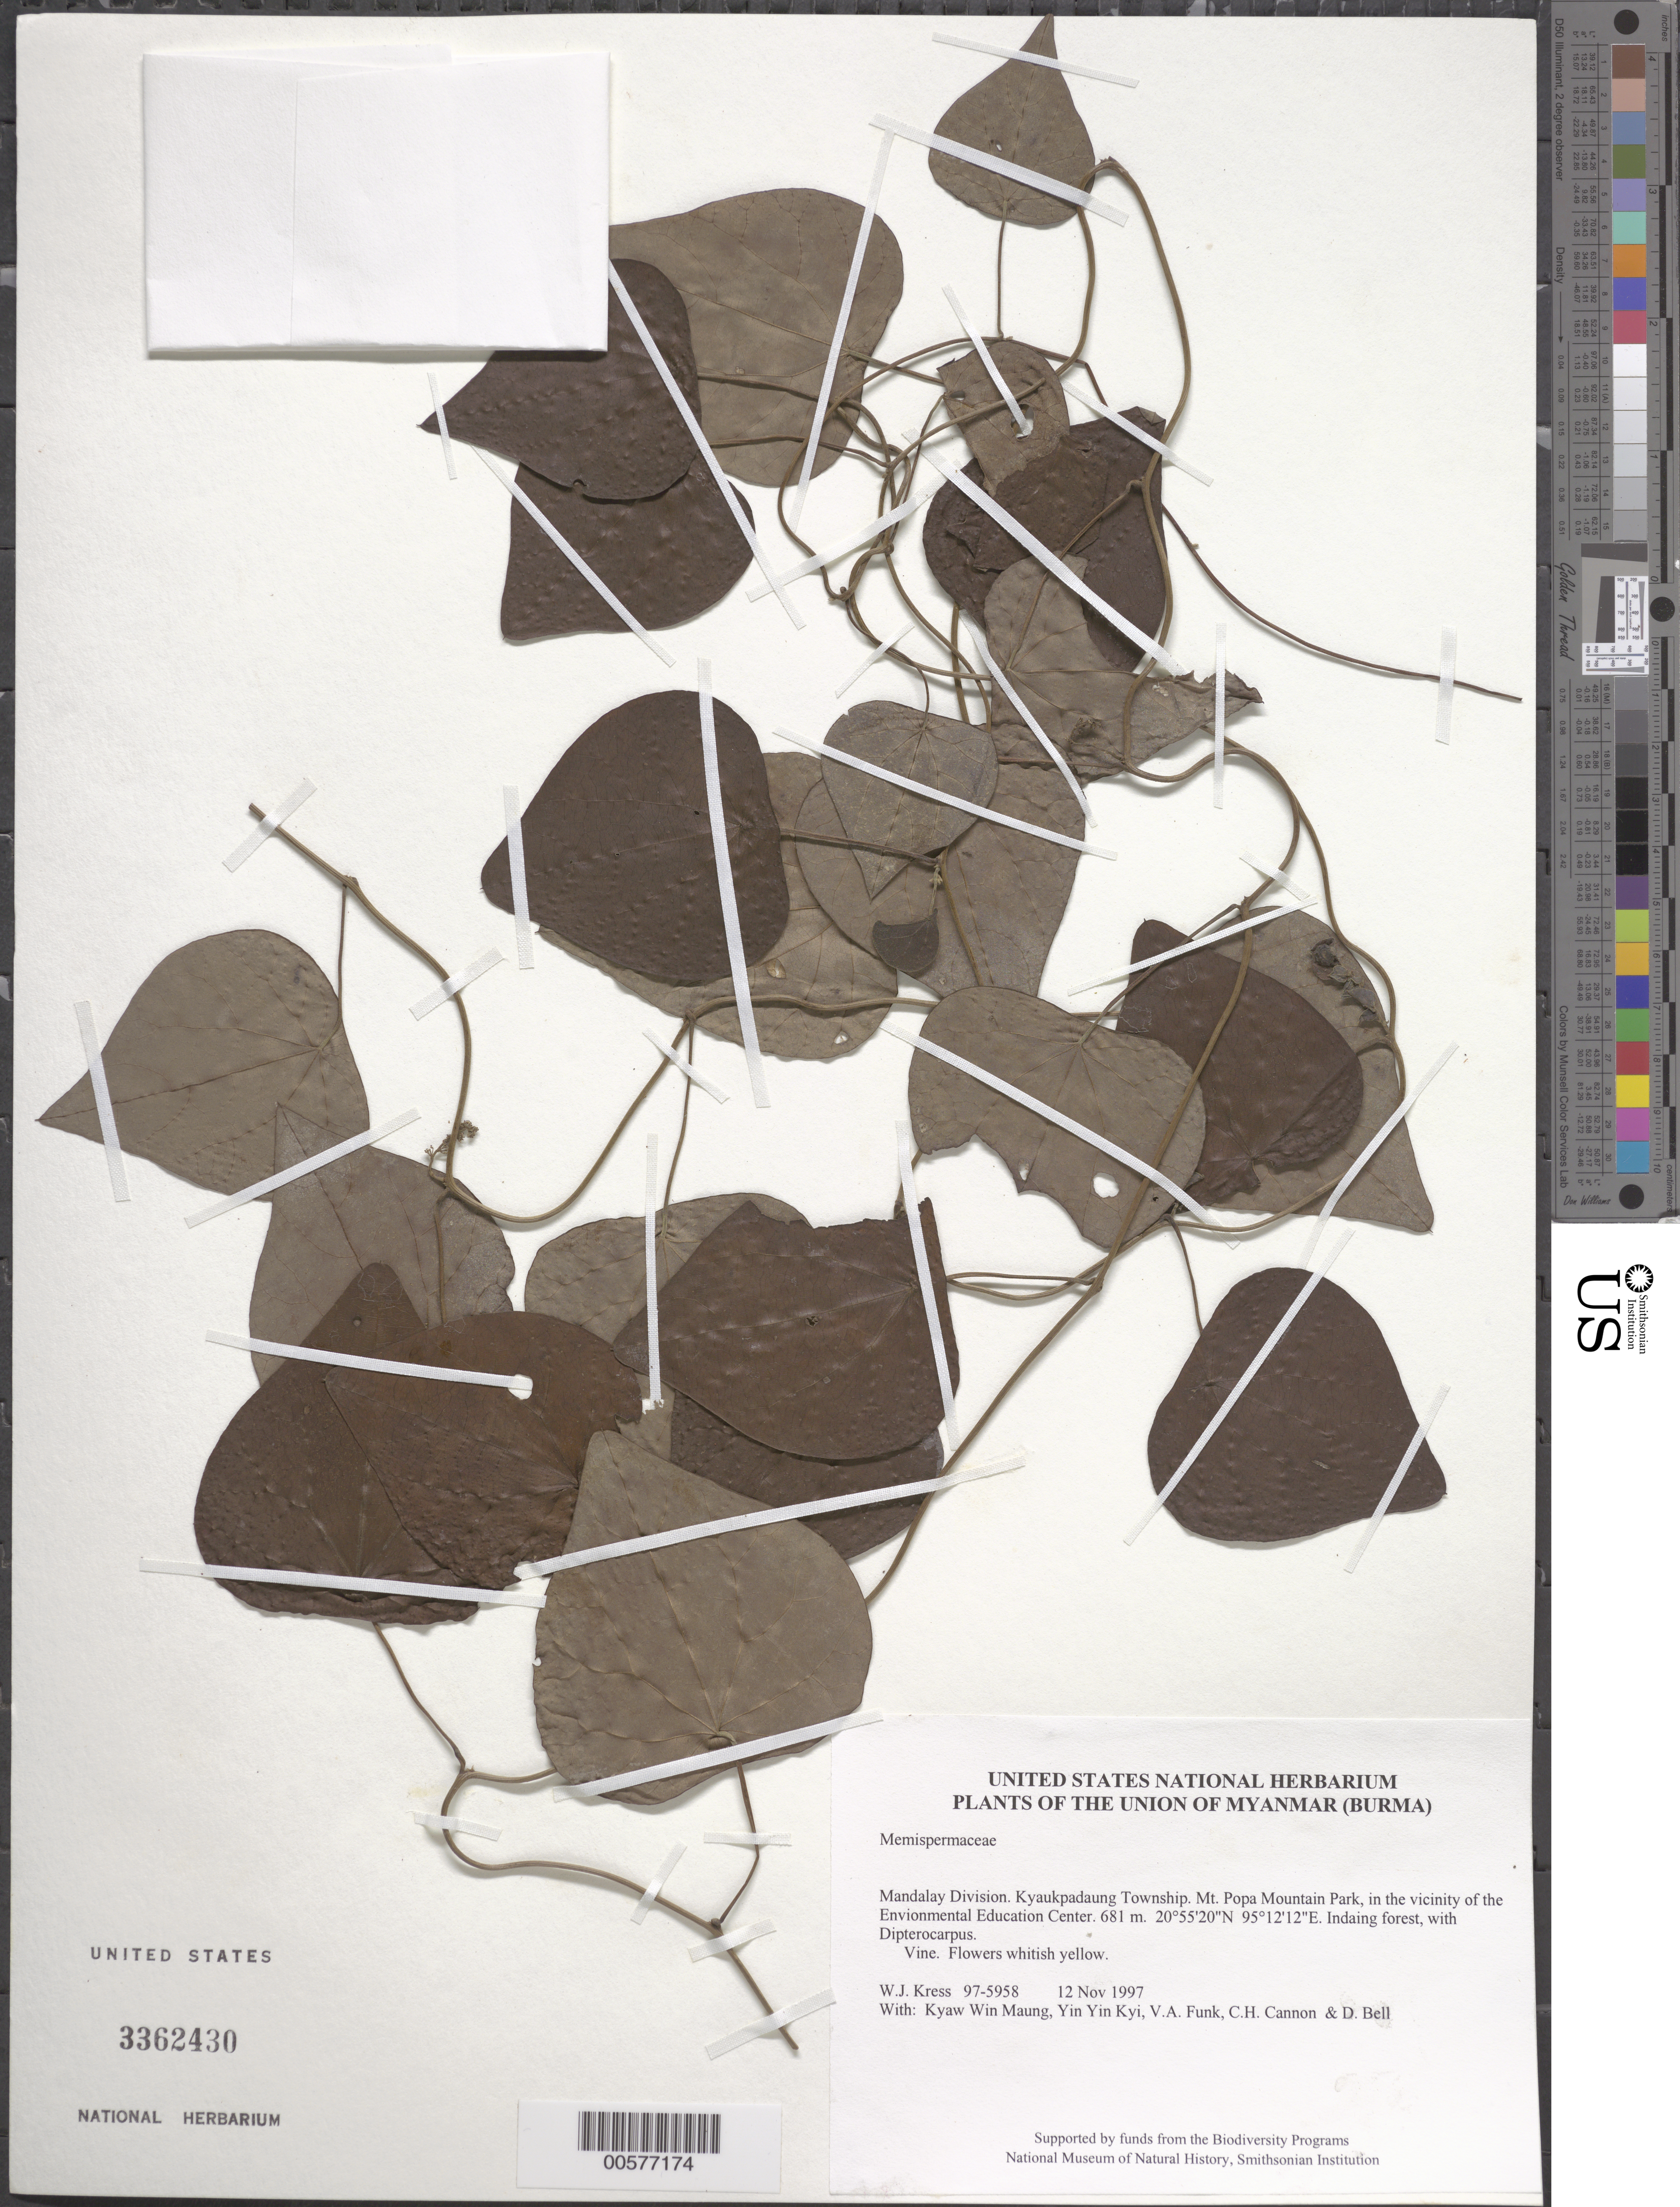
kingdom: Plantae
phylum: Tracheophyta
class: Magnoliopsida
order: Ranunculales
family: Menispermaceae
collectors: W. J. Kress, Kyaw Win Maung, Yin Yin Kyi, V. Funk, C. H. Cannon & D. A. Bell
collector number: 97-5958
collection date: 1997-11-12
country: Myanmar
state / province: Mandalay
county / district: Kyaukpadaung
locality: Mt. Popa Mountain Park, in the vicinity of the Envionmental Education Center.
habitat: Indaing forest, with Dipterocarpus.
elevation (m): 681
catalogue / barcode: US 3362430